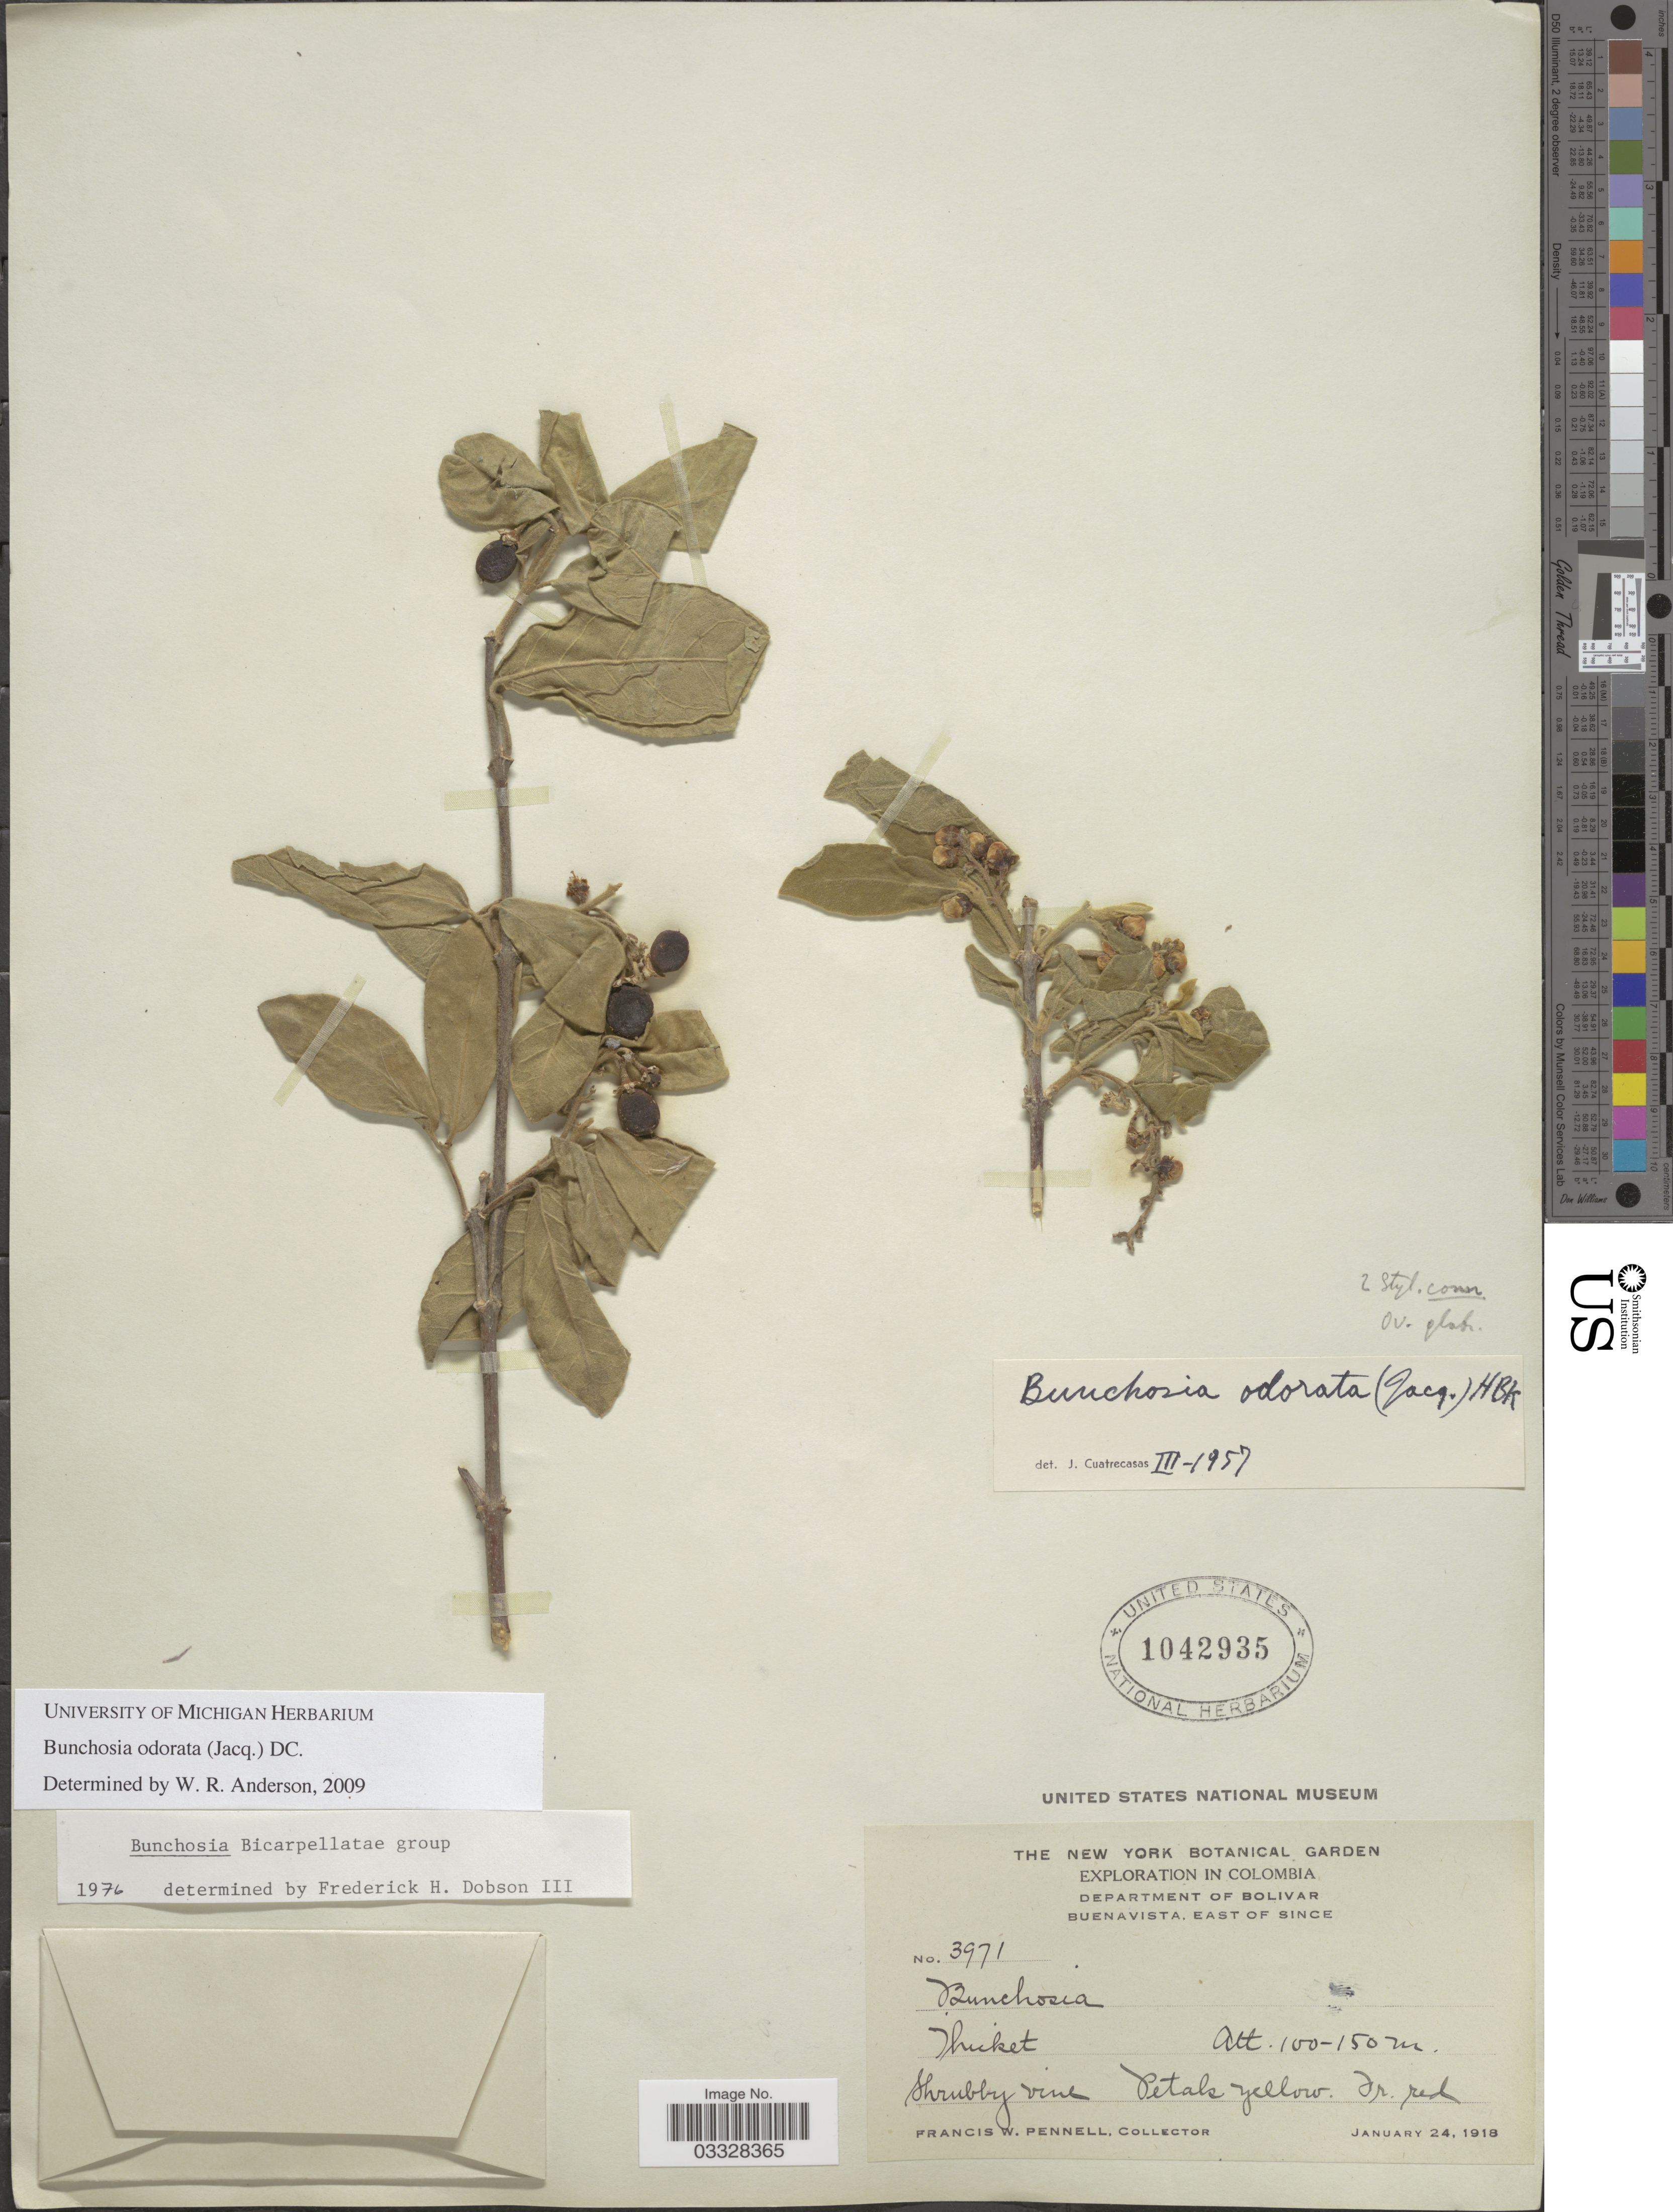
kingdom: Plantae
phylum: Tracheophyta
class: Magnoliopsida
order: Malpighiales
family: Malpighiaceae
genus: Bunchosia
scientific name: Bunchosia odorata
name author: (Jacq.) DC.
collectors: F. W. Pennell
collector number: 3971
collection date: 1918-01-24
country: Colombia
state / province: Bolívar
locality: Department of Bolivar. Buenavista, East of Since.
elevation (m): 100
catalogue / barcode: US 1042935